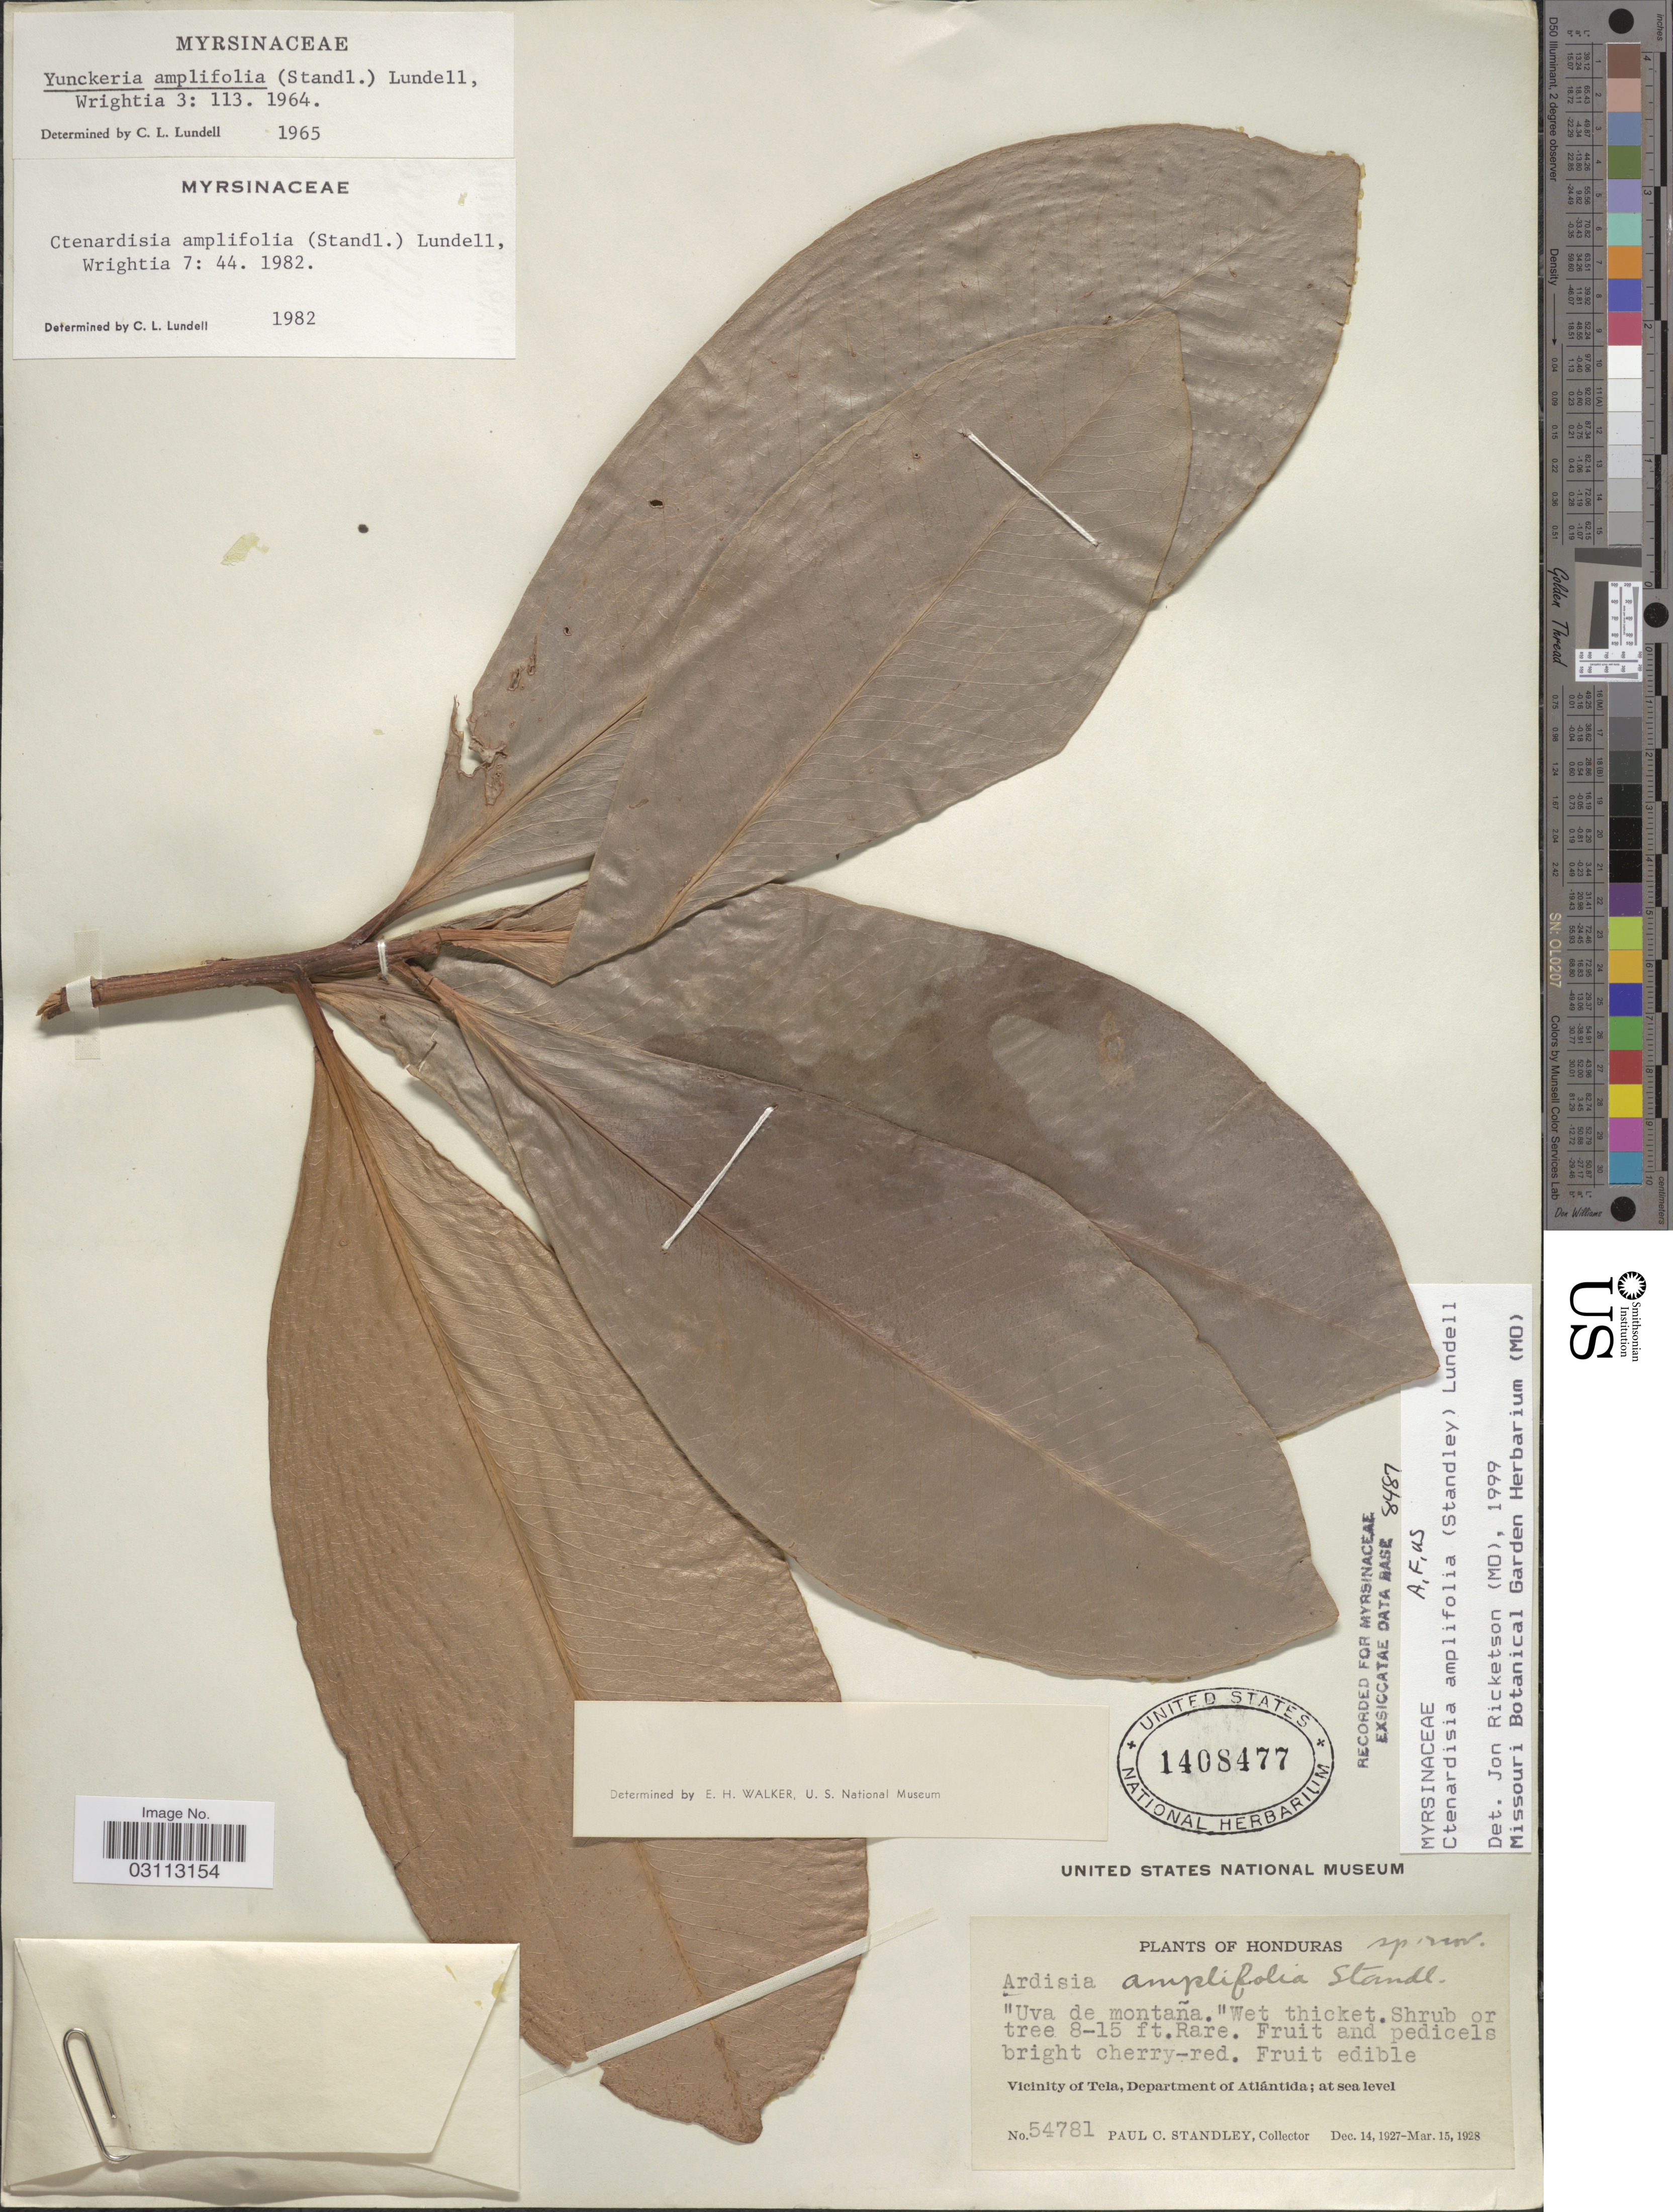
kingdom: Plantae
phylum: Tracheophyta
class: Magnoliopsida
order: Ericales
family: Primulaceae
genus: Ctenardisia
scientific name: Ctenardisia amplifolia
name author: (Standl.) Lundell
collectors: P. C. Standley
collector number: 54781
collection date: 1927-12-14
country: Honduras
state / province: Atlántida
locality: Vicinity of Tela, Department of Atlántida.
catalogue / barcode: US 1408477